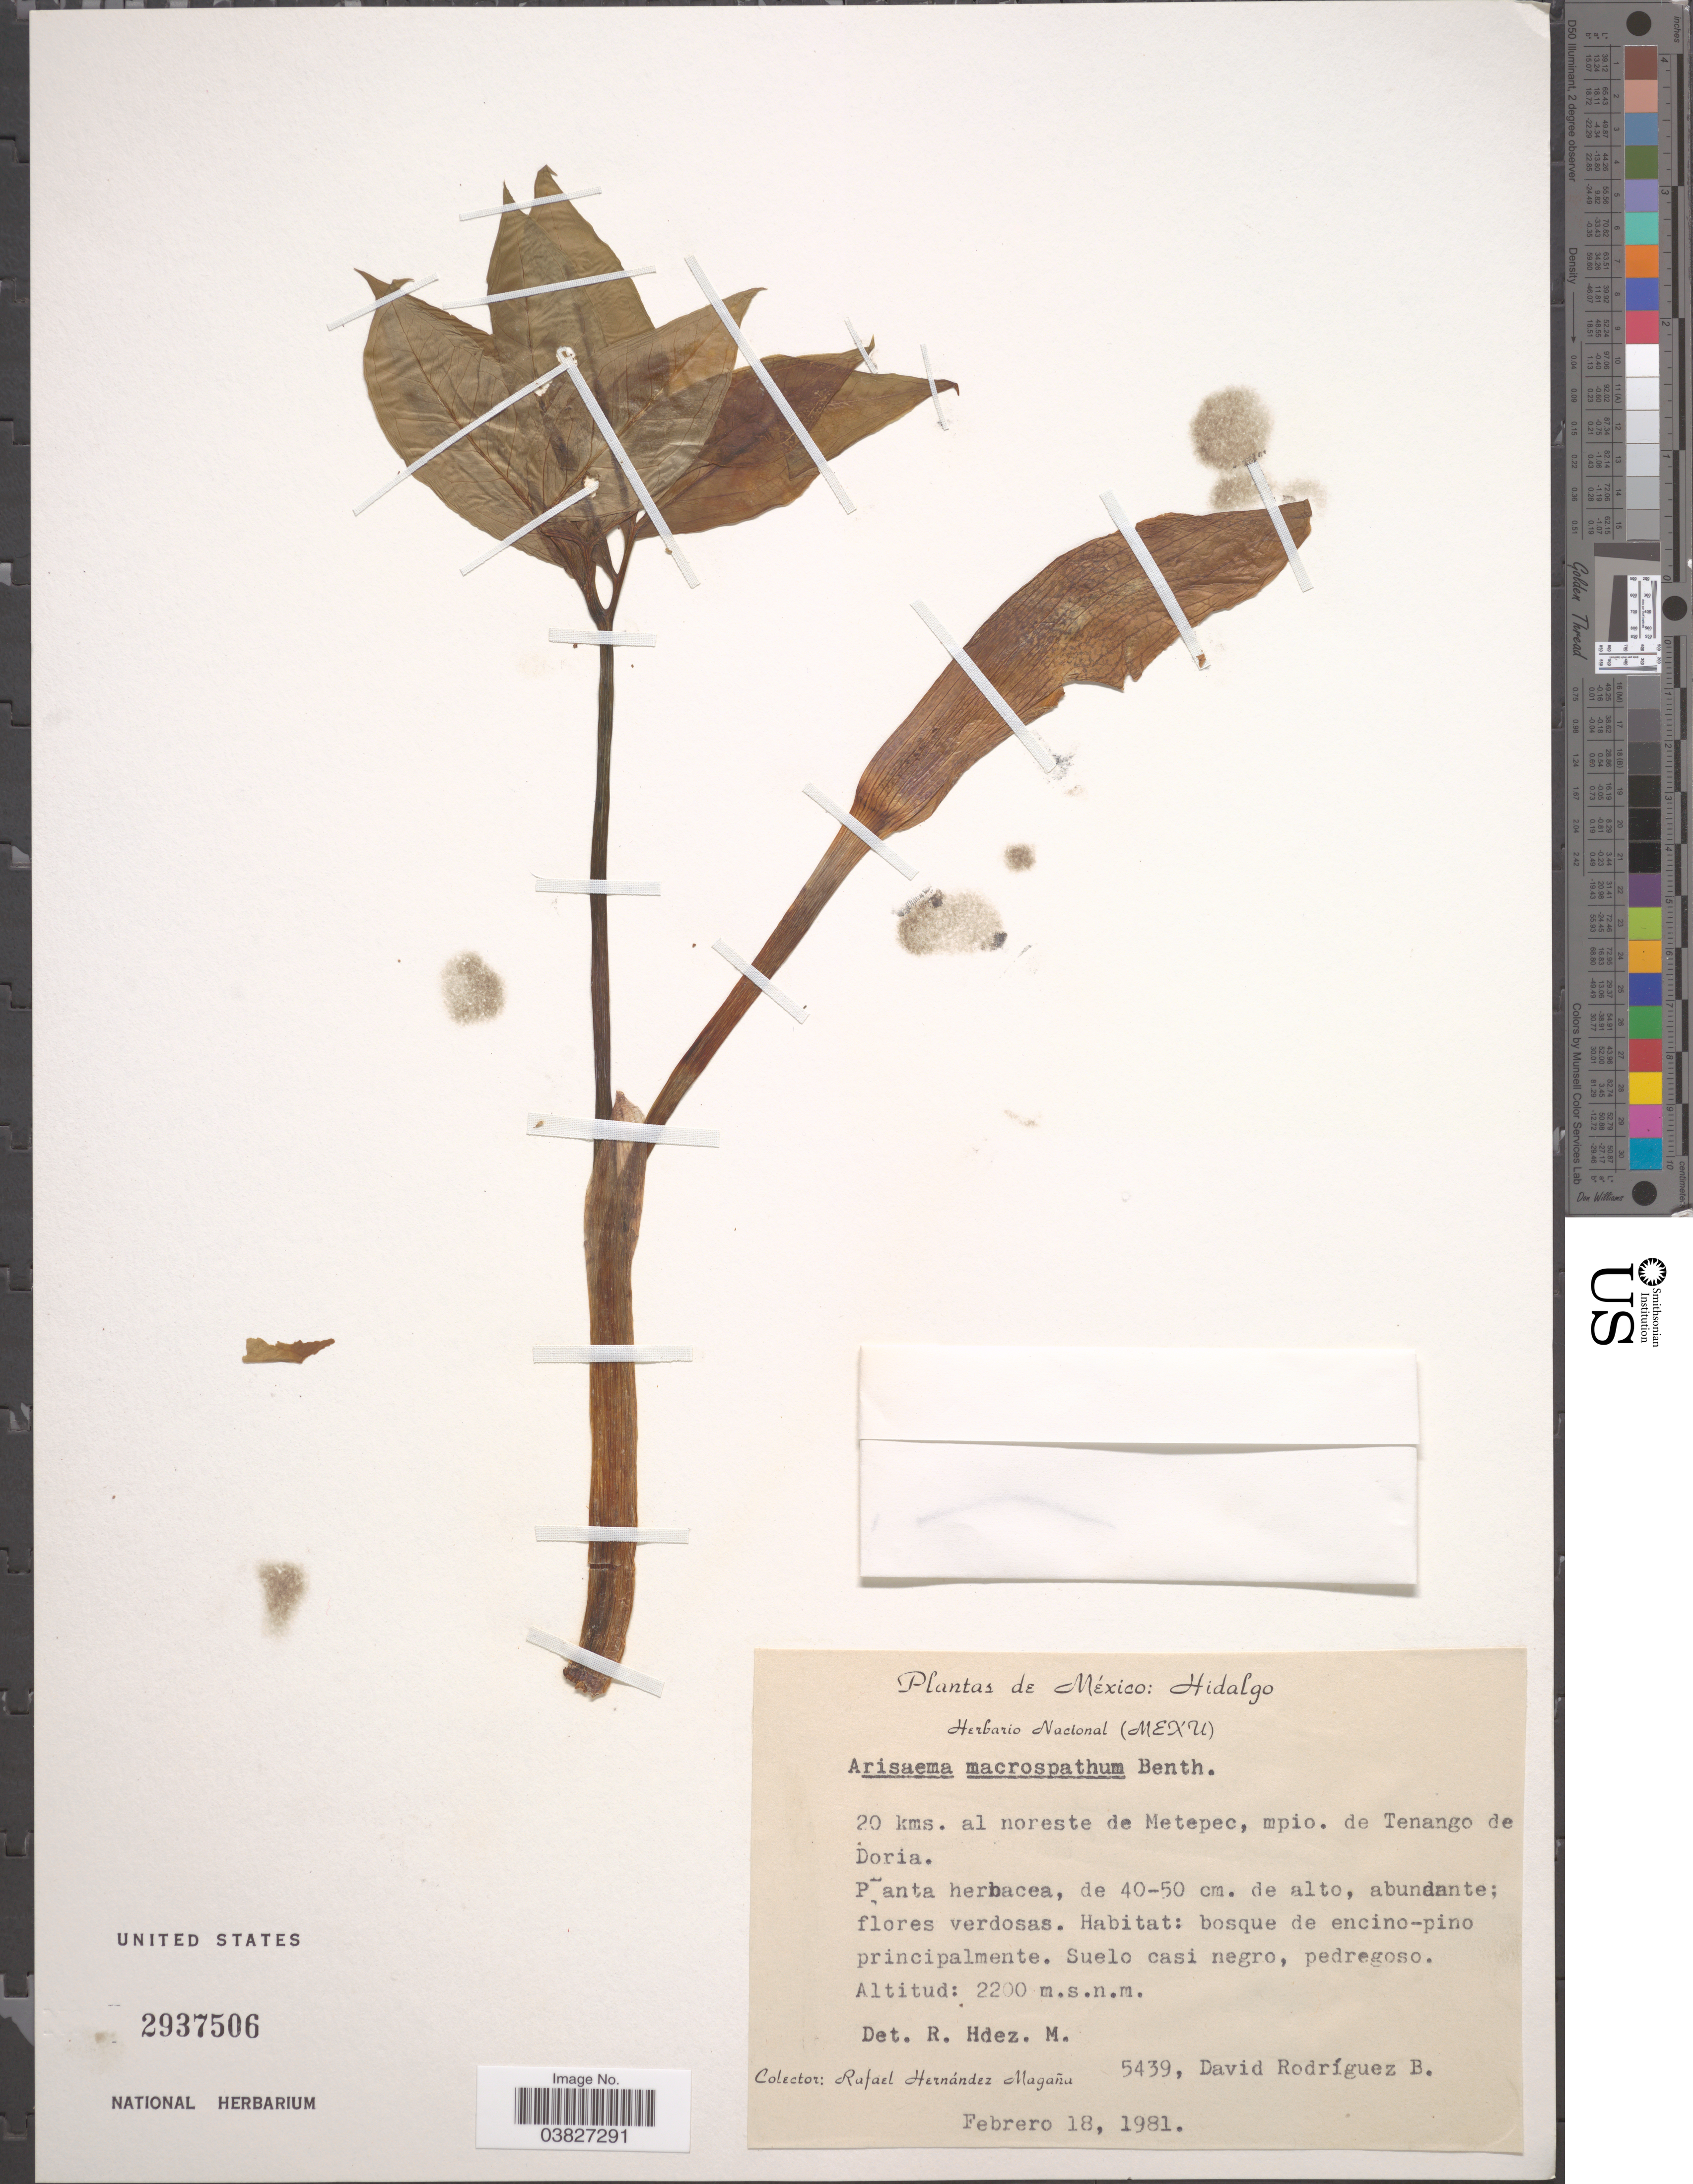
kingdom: Plantae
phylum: Tracheophyta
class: Liliopsida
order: Alismatales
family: Araceae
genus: Arisaema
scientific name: Arisaema macrospathum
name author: Benth.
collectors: R. Hernández-M. & D. Rodríguez B.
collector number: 5439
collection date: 1981-02-18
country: Mexico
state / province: Hidalgo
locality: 20 kms. al noreste de Metepec, mpio. de Tenango de Doria.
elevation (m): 2200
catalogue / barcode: US 2937506